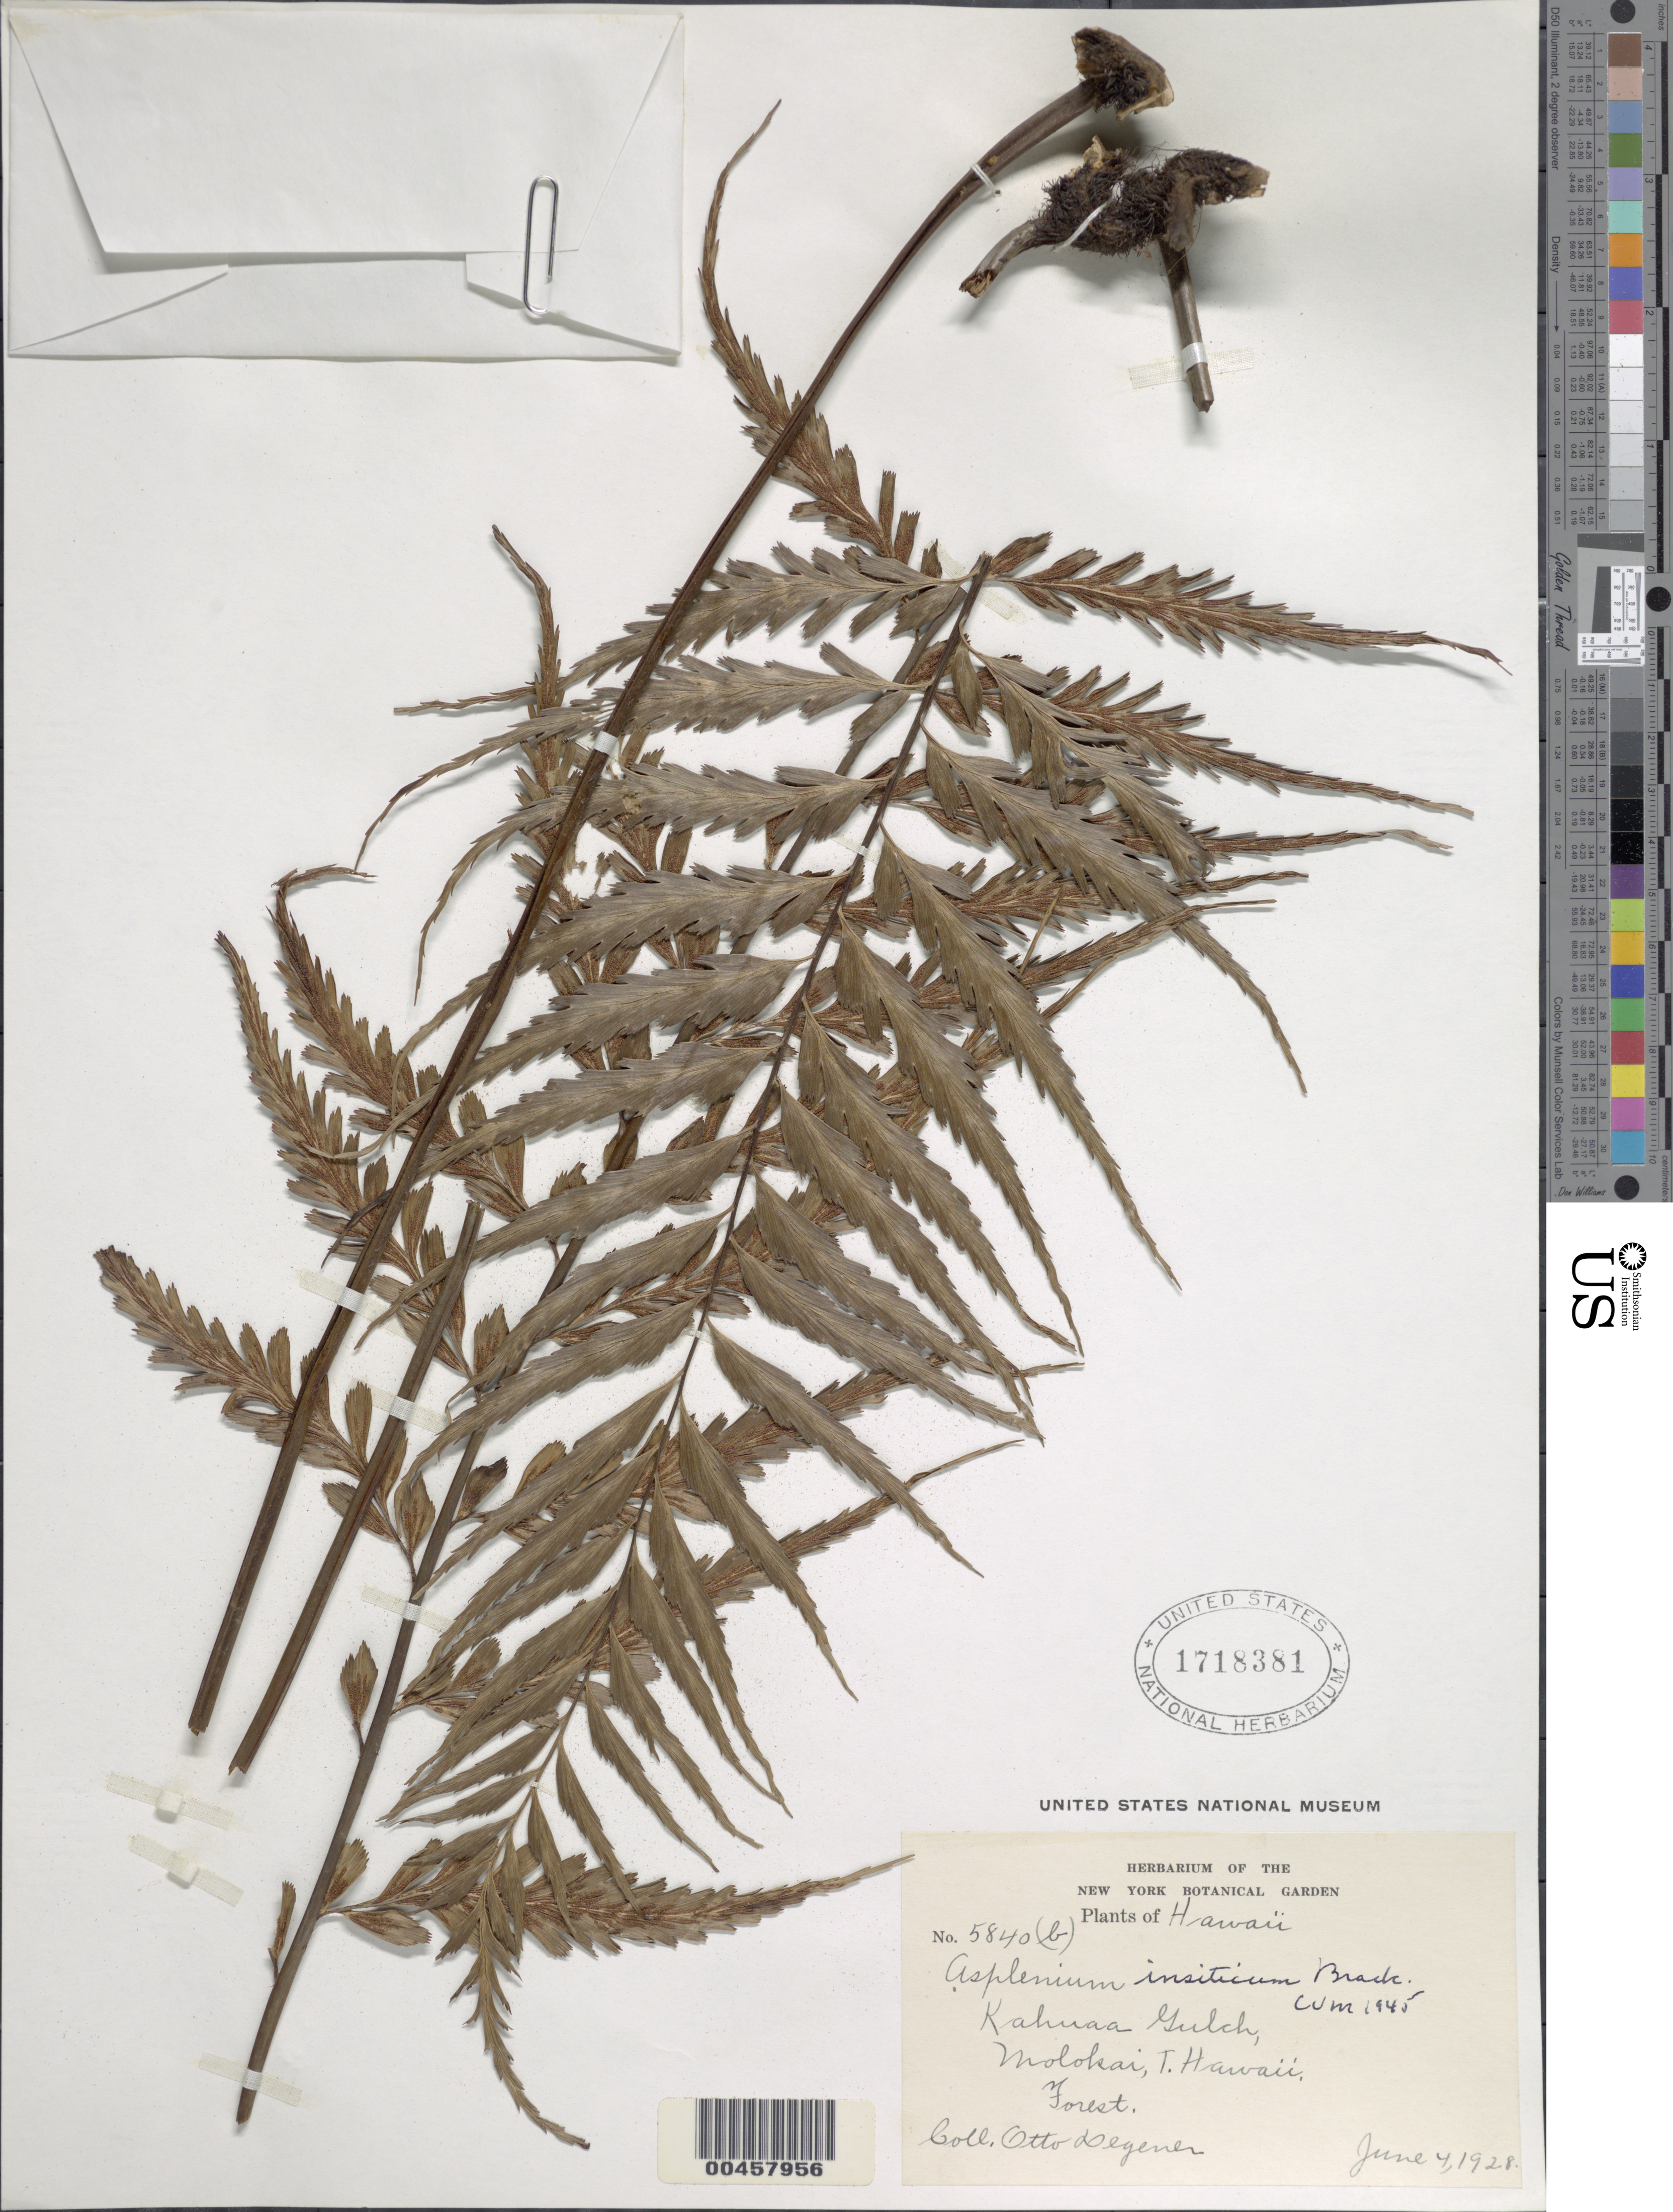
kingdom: Plantae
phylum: Tracheophyta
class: Polypodiopsida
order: Polypodiales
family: Aspleniaceae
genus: Asplenium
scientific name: Asplenium insiticium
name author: Brack. in Wilkes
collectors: O. Degener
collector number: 5840(b)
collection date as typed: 4 Jun 1928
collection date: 1928-06-04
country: United States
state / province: Hawaii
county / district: Maui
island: Moloka'i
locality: Kahuaa Gulch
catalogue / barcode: US 1718381